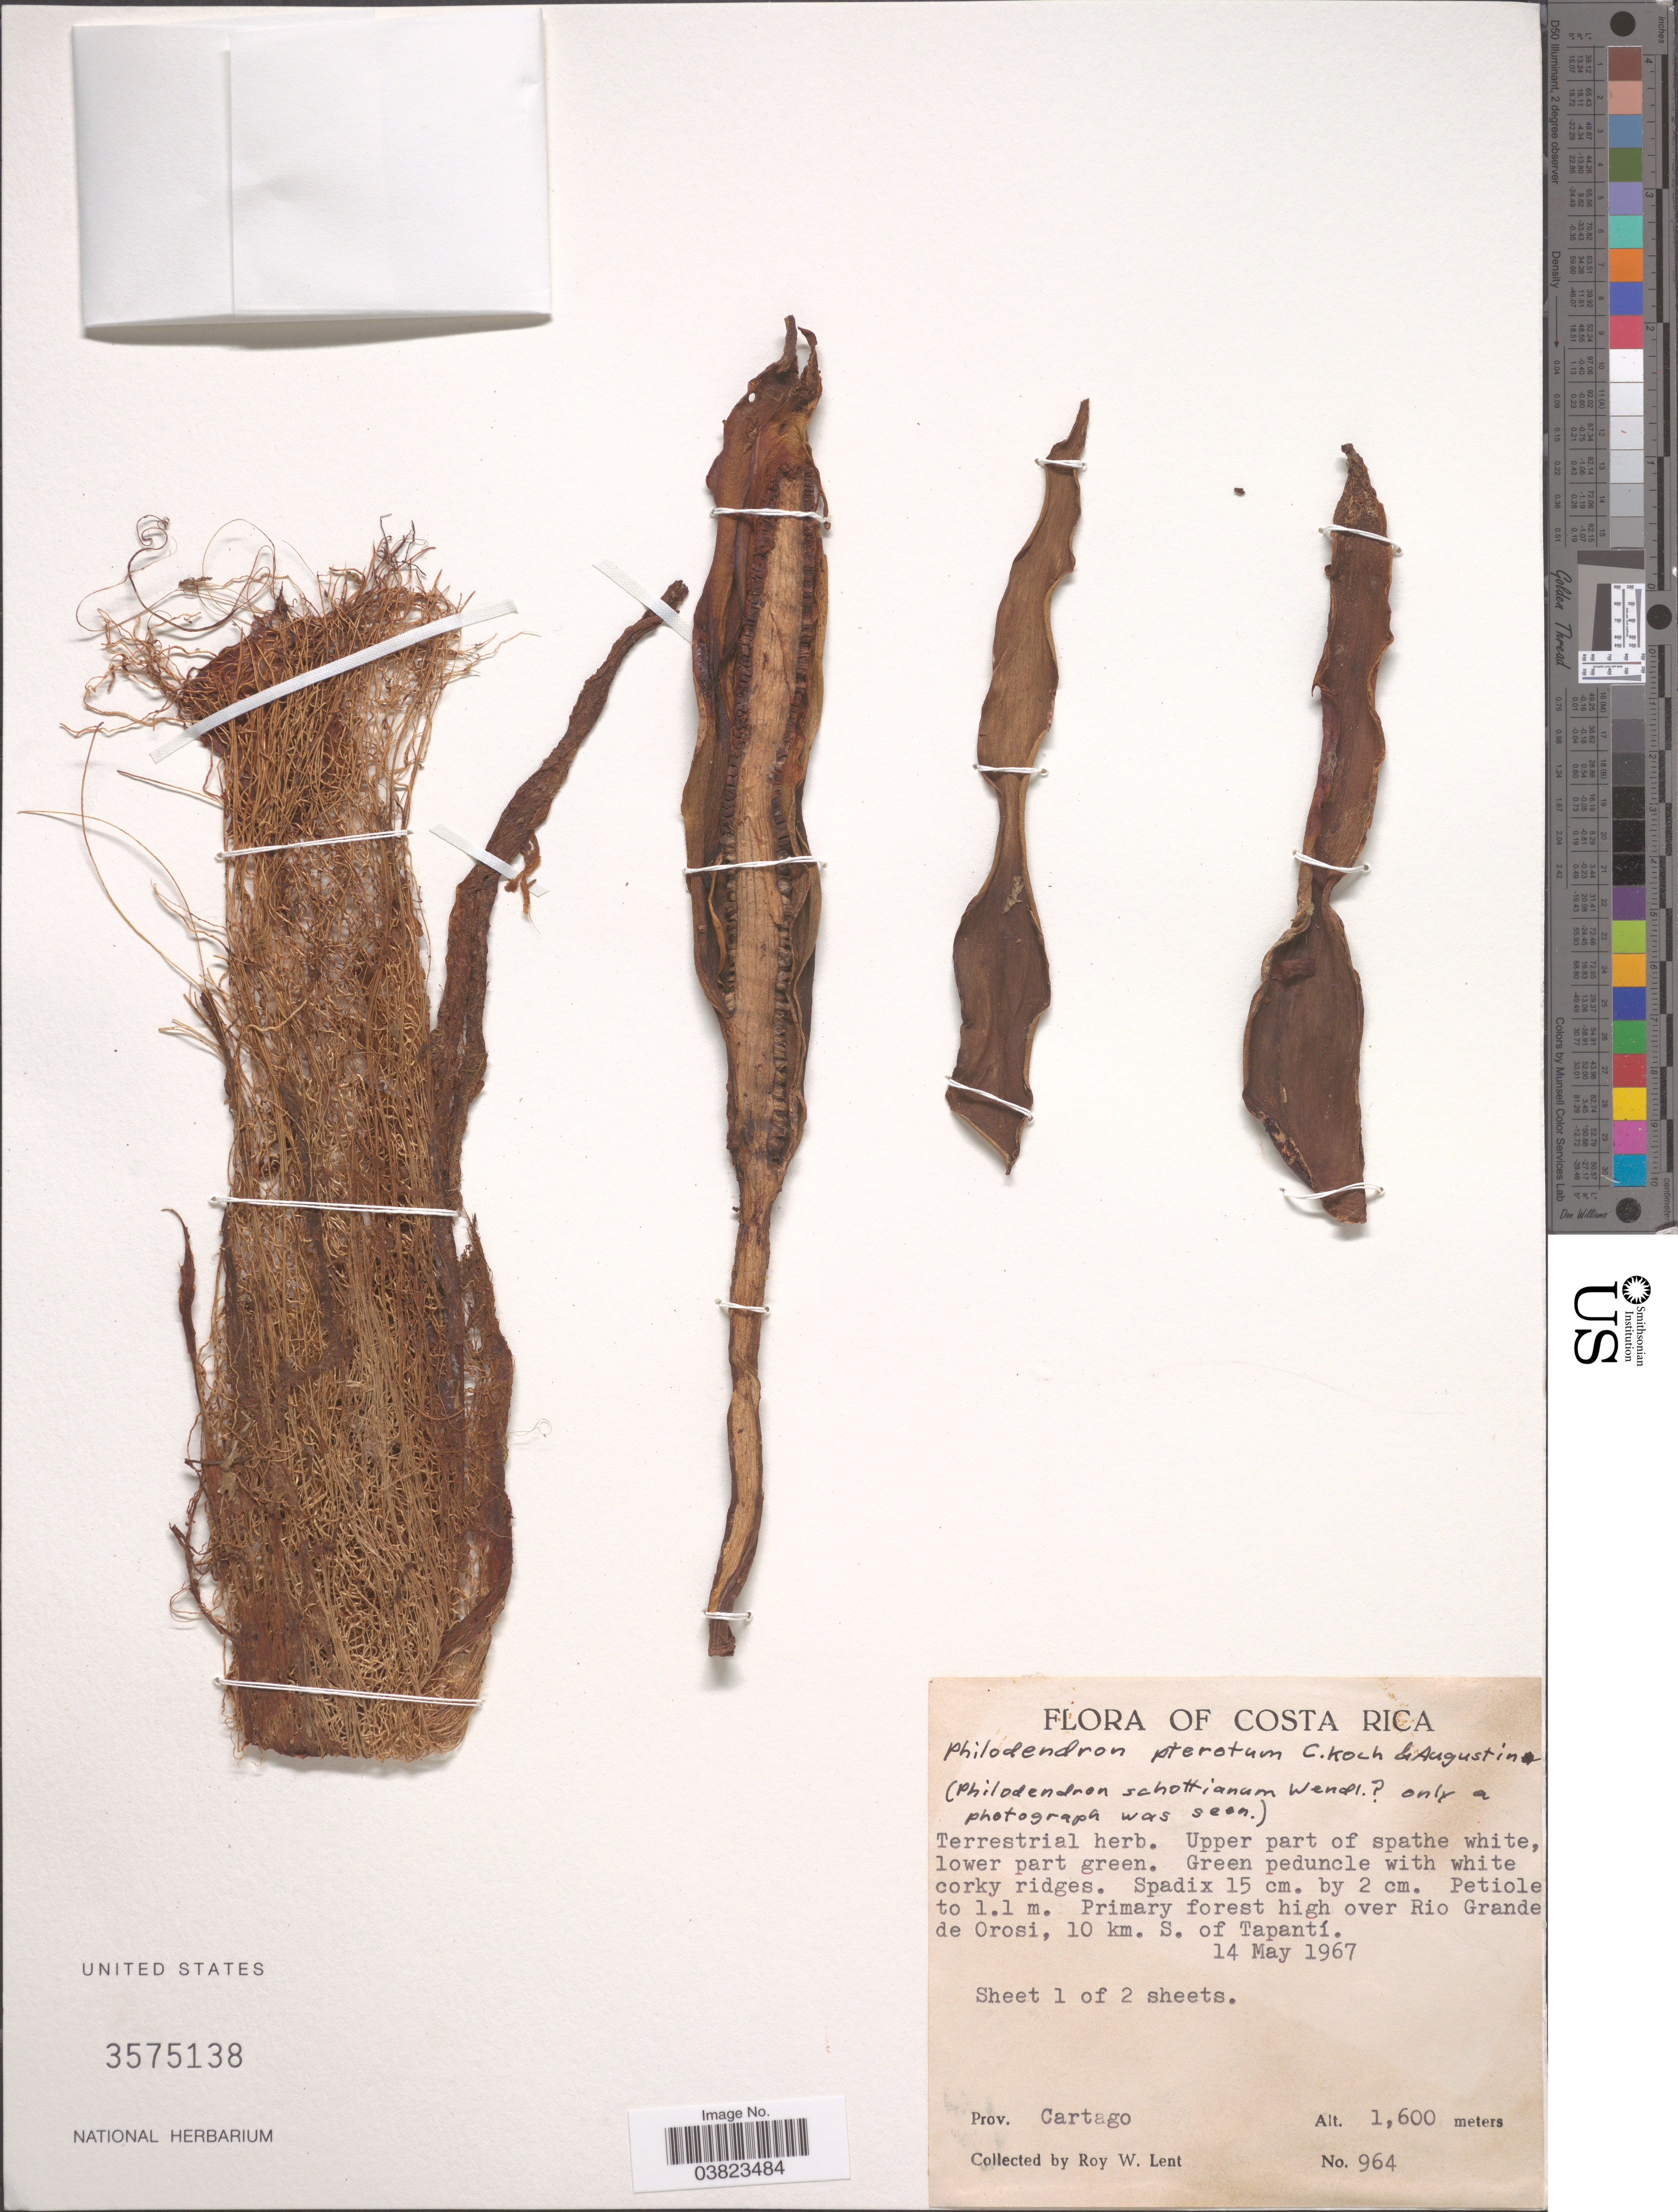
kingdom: Plantae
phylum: Tracheophyta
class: Liliopsida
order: Alismatales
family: Araceae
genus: Philodendron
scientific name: Philodendron pterotum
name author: K. Koch & Augustin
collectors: R. W. Lent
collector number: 964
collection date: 1967-05-14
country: Costa Rica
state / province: Cartago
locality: Primary forest high over Rio Grande de Orosi, 10 km. S. of Tapantí.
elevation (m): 1600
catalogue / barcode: US 3575138